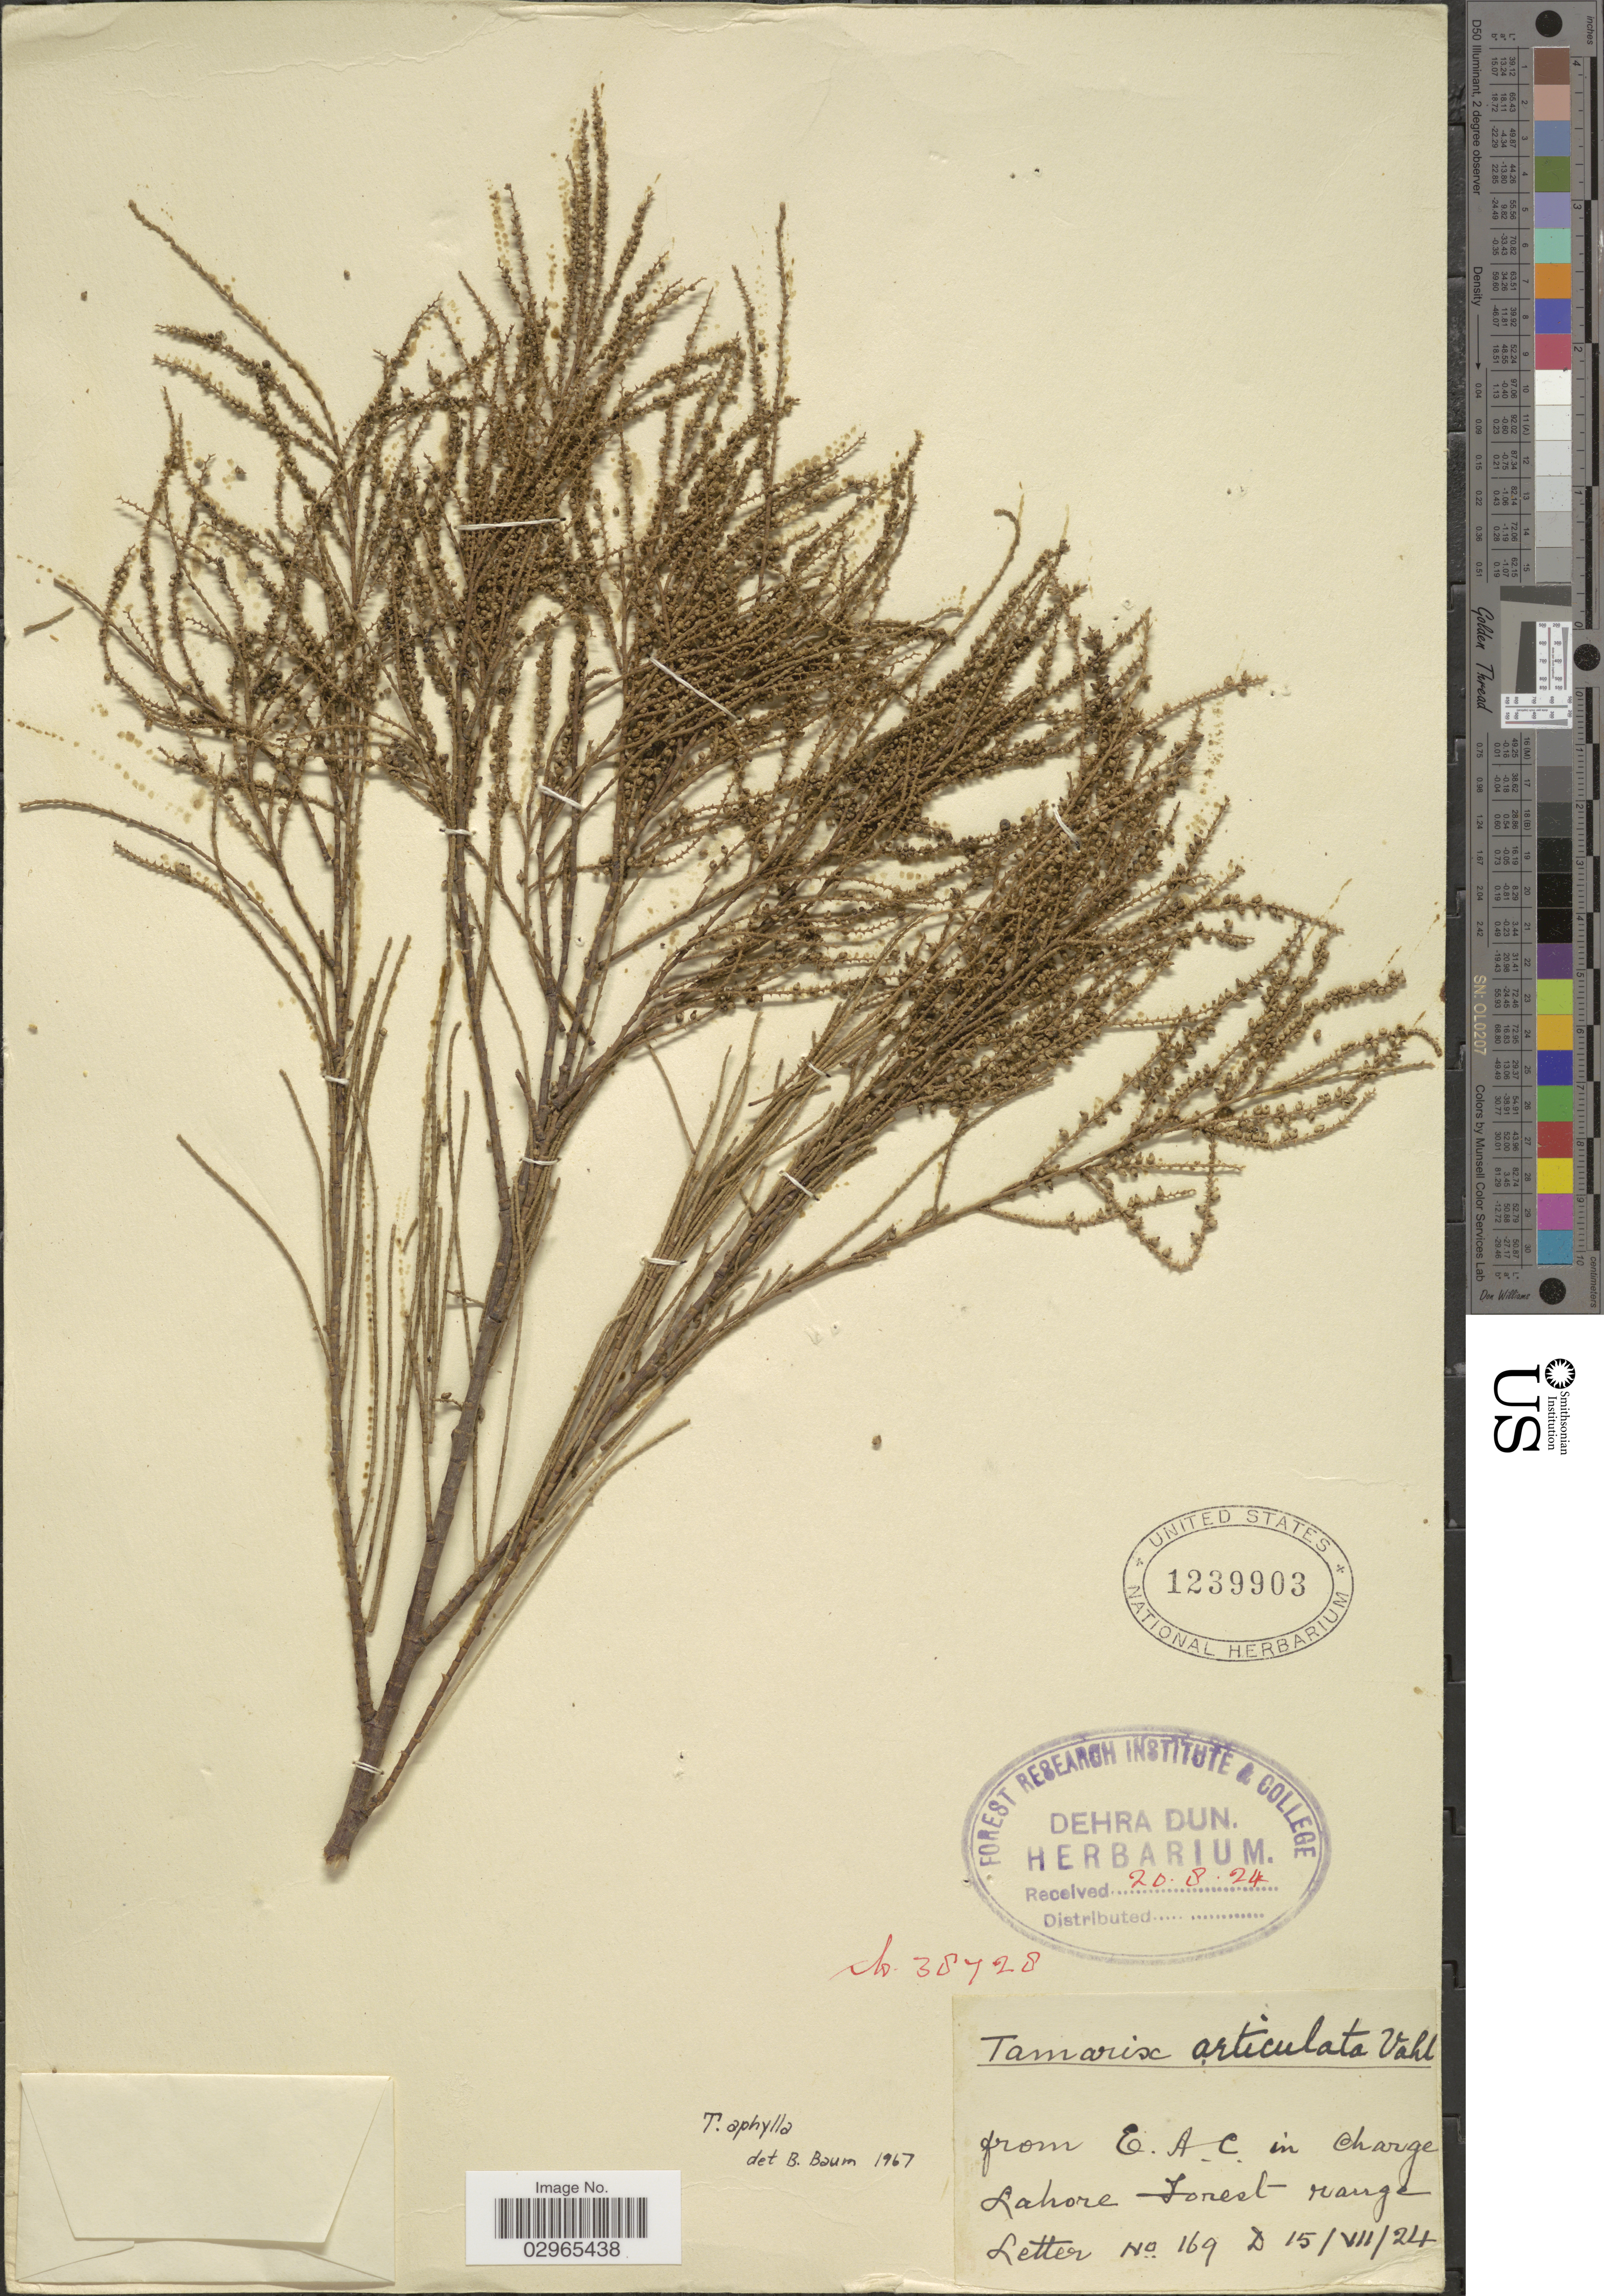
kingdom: Plantae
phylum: Tracheophyta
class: Magnoliopsida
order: Caryophyllales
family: Tamaricaceae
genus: Tamarix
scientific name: Tamarix aphylla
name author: (L.) H. Karst.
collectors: Letter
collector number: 169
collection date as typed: Transcribed d/m/y: 15/7/24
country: Pakistan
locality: Lahore Forest range.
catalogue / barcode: US 1239903